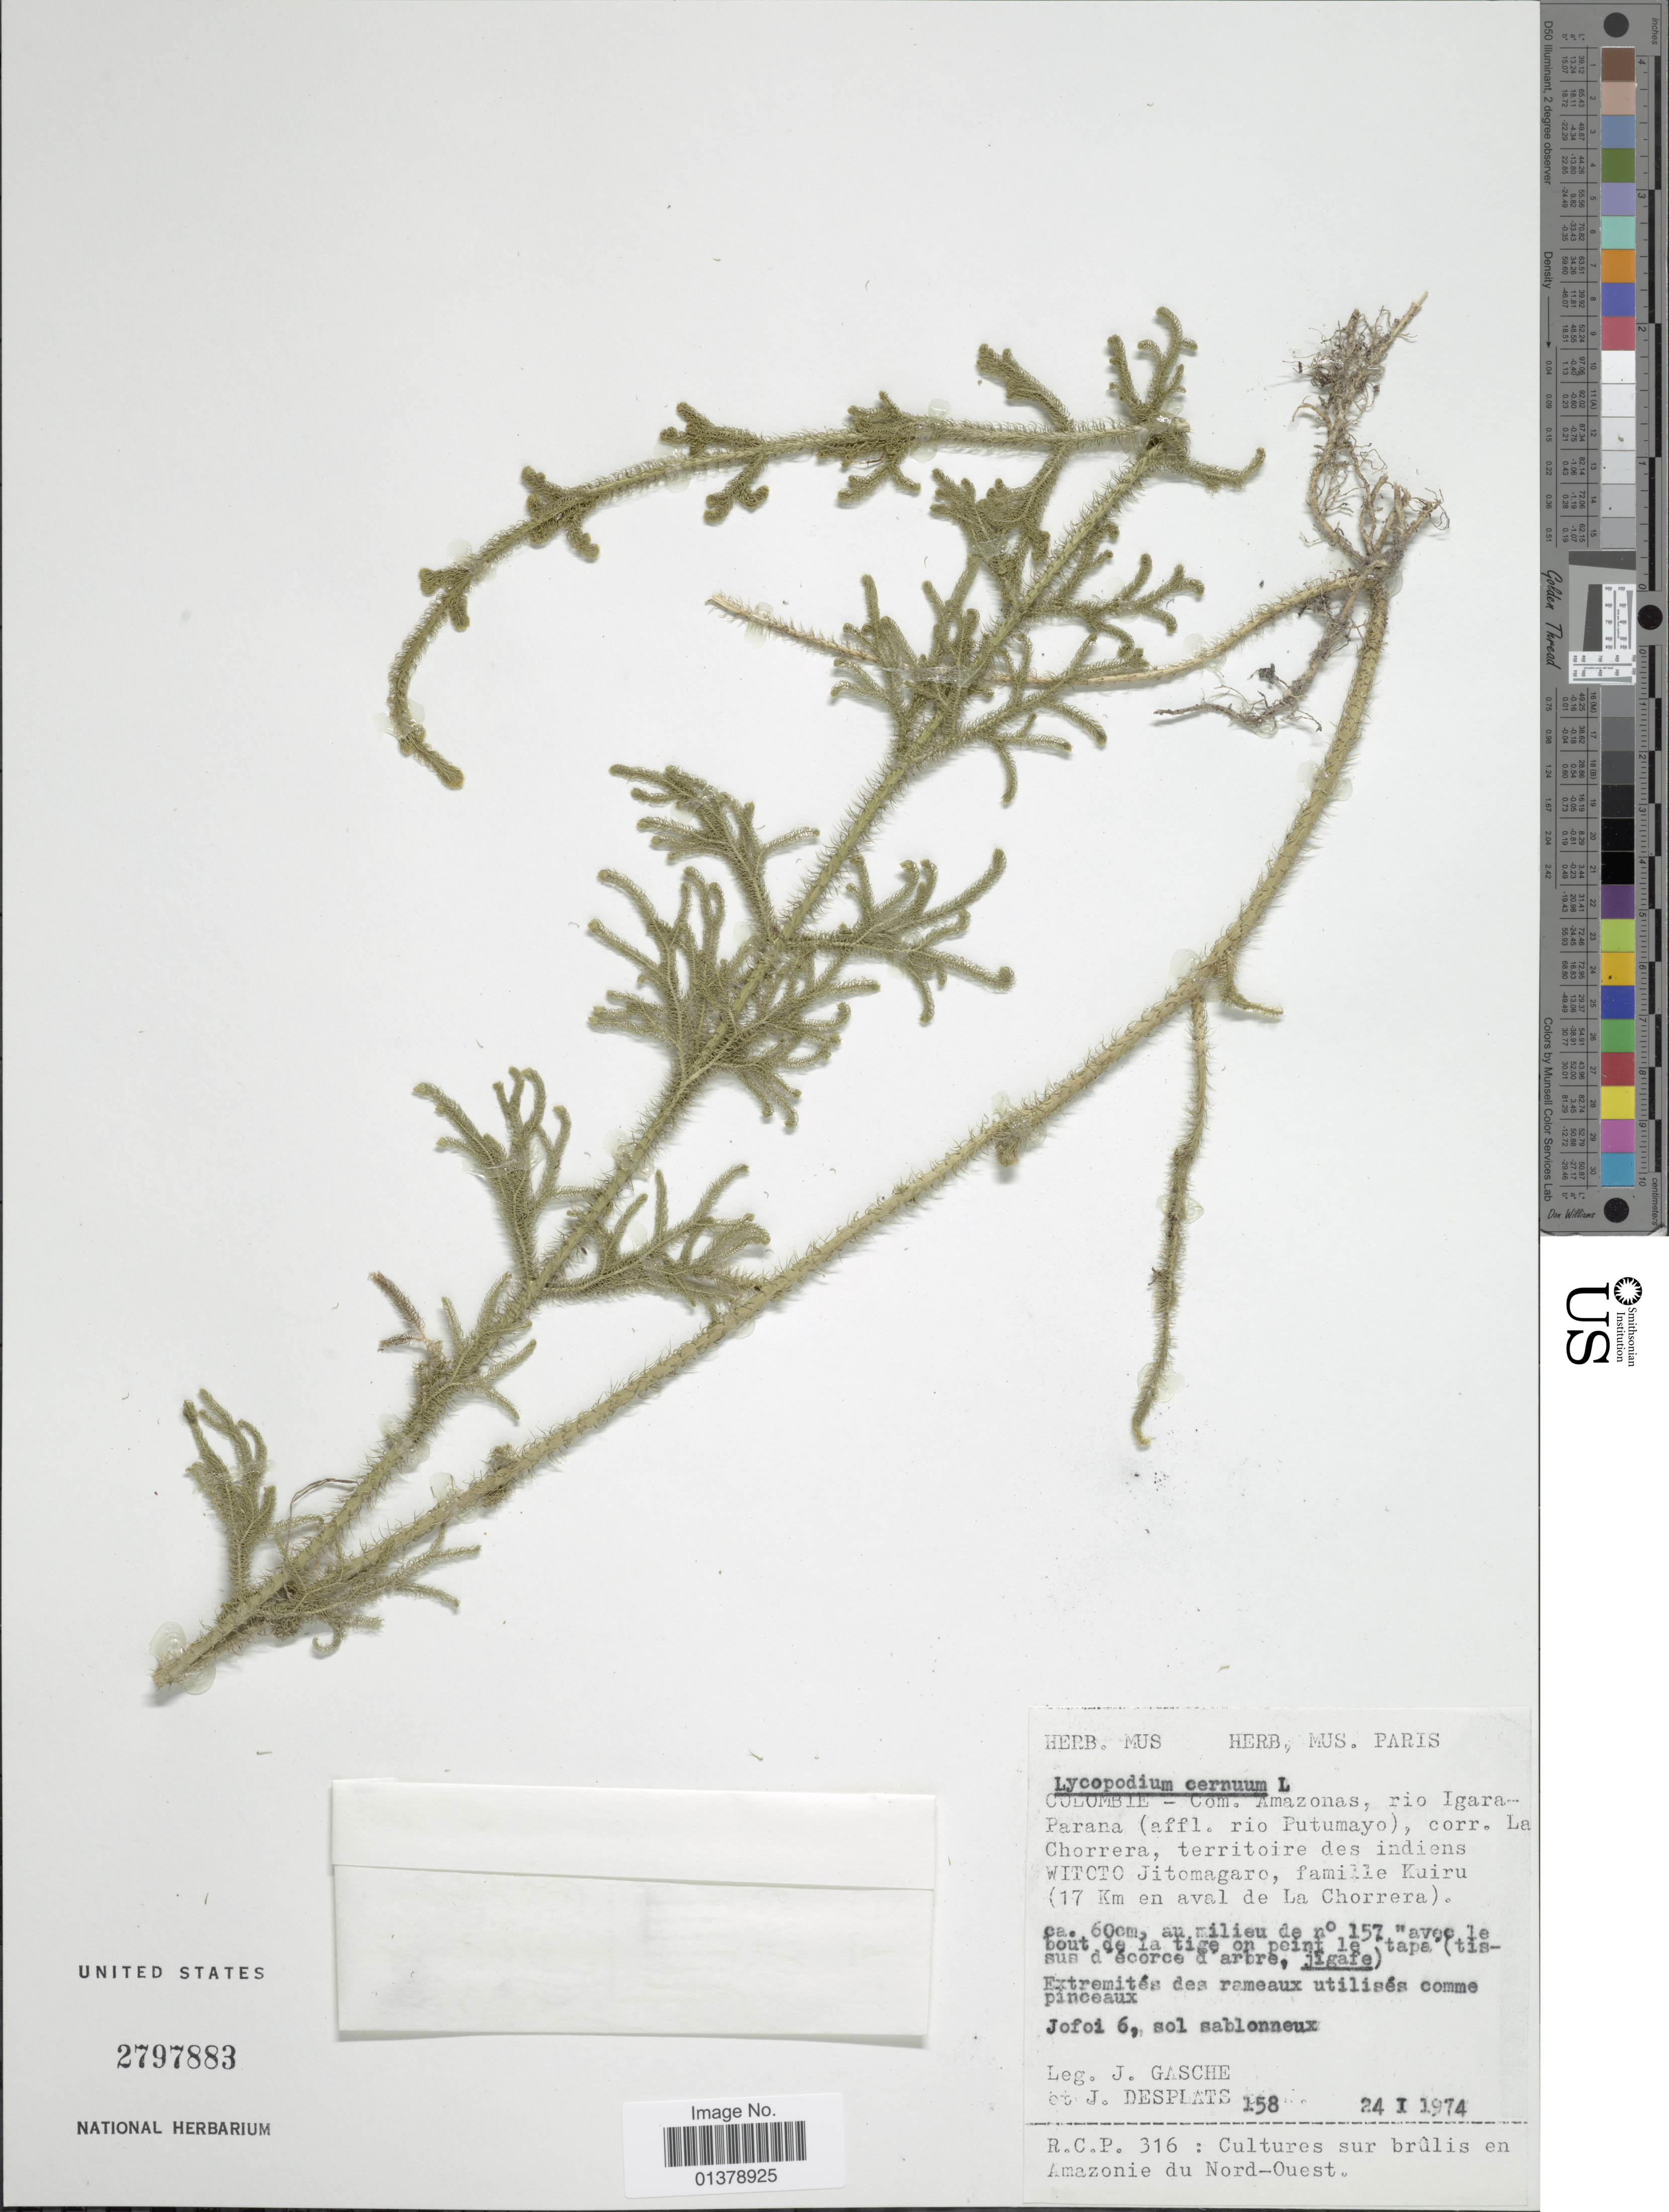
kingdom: Plantae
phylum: Tracheophyta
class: Lycopodiopsida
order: Lycopodiales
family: Lycopodiaceae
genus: Palhinhaea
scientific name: Palhinhaea cernua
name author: (L.) Vasc. & Franco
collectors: J. Gasche & J. Desplats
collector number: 158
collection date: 1974-01-21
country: Colombia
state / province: Amazônas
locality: Rio Igara-Parana (affl. rio Putumayo), corr. la Chorrera, territoire des indiens Witoto Jitimagaro, famile Kuiru (17km en aval de La Chorrera, au milieu de no 157 avec le bout de la tige on point le tapa (tisus d'ecorce d'arbre, jigafe)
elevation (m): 600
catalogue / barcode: US 2797883